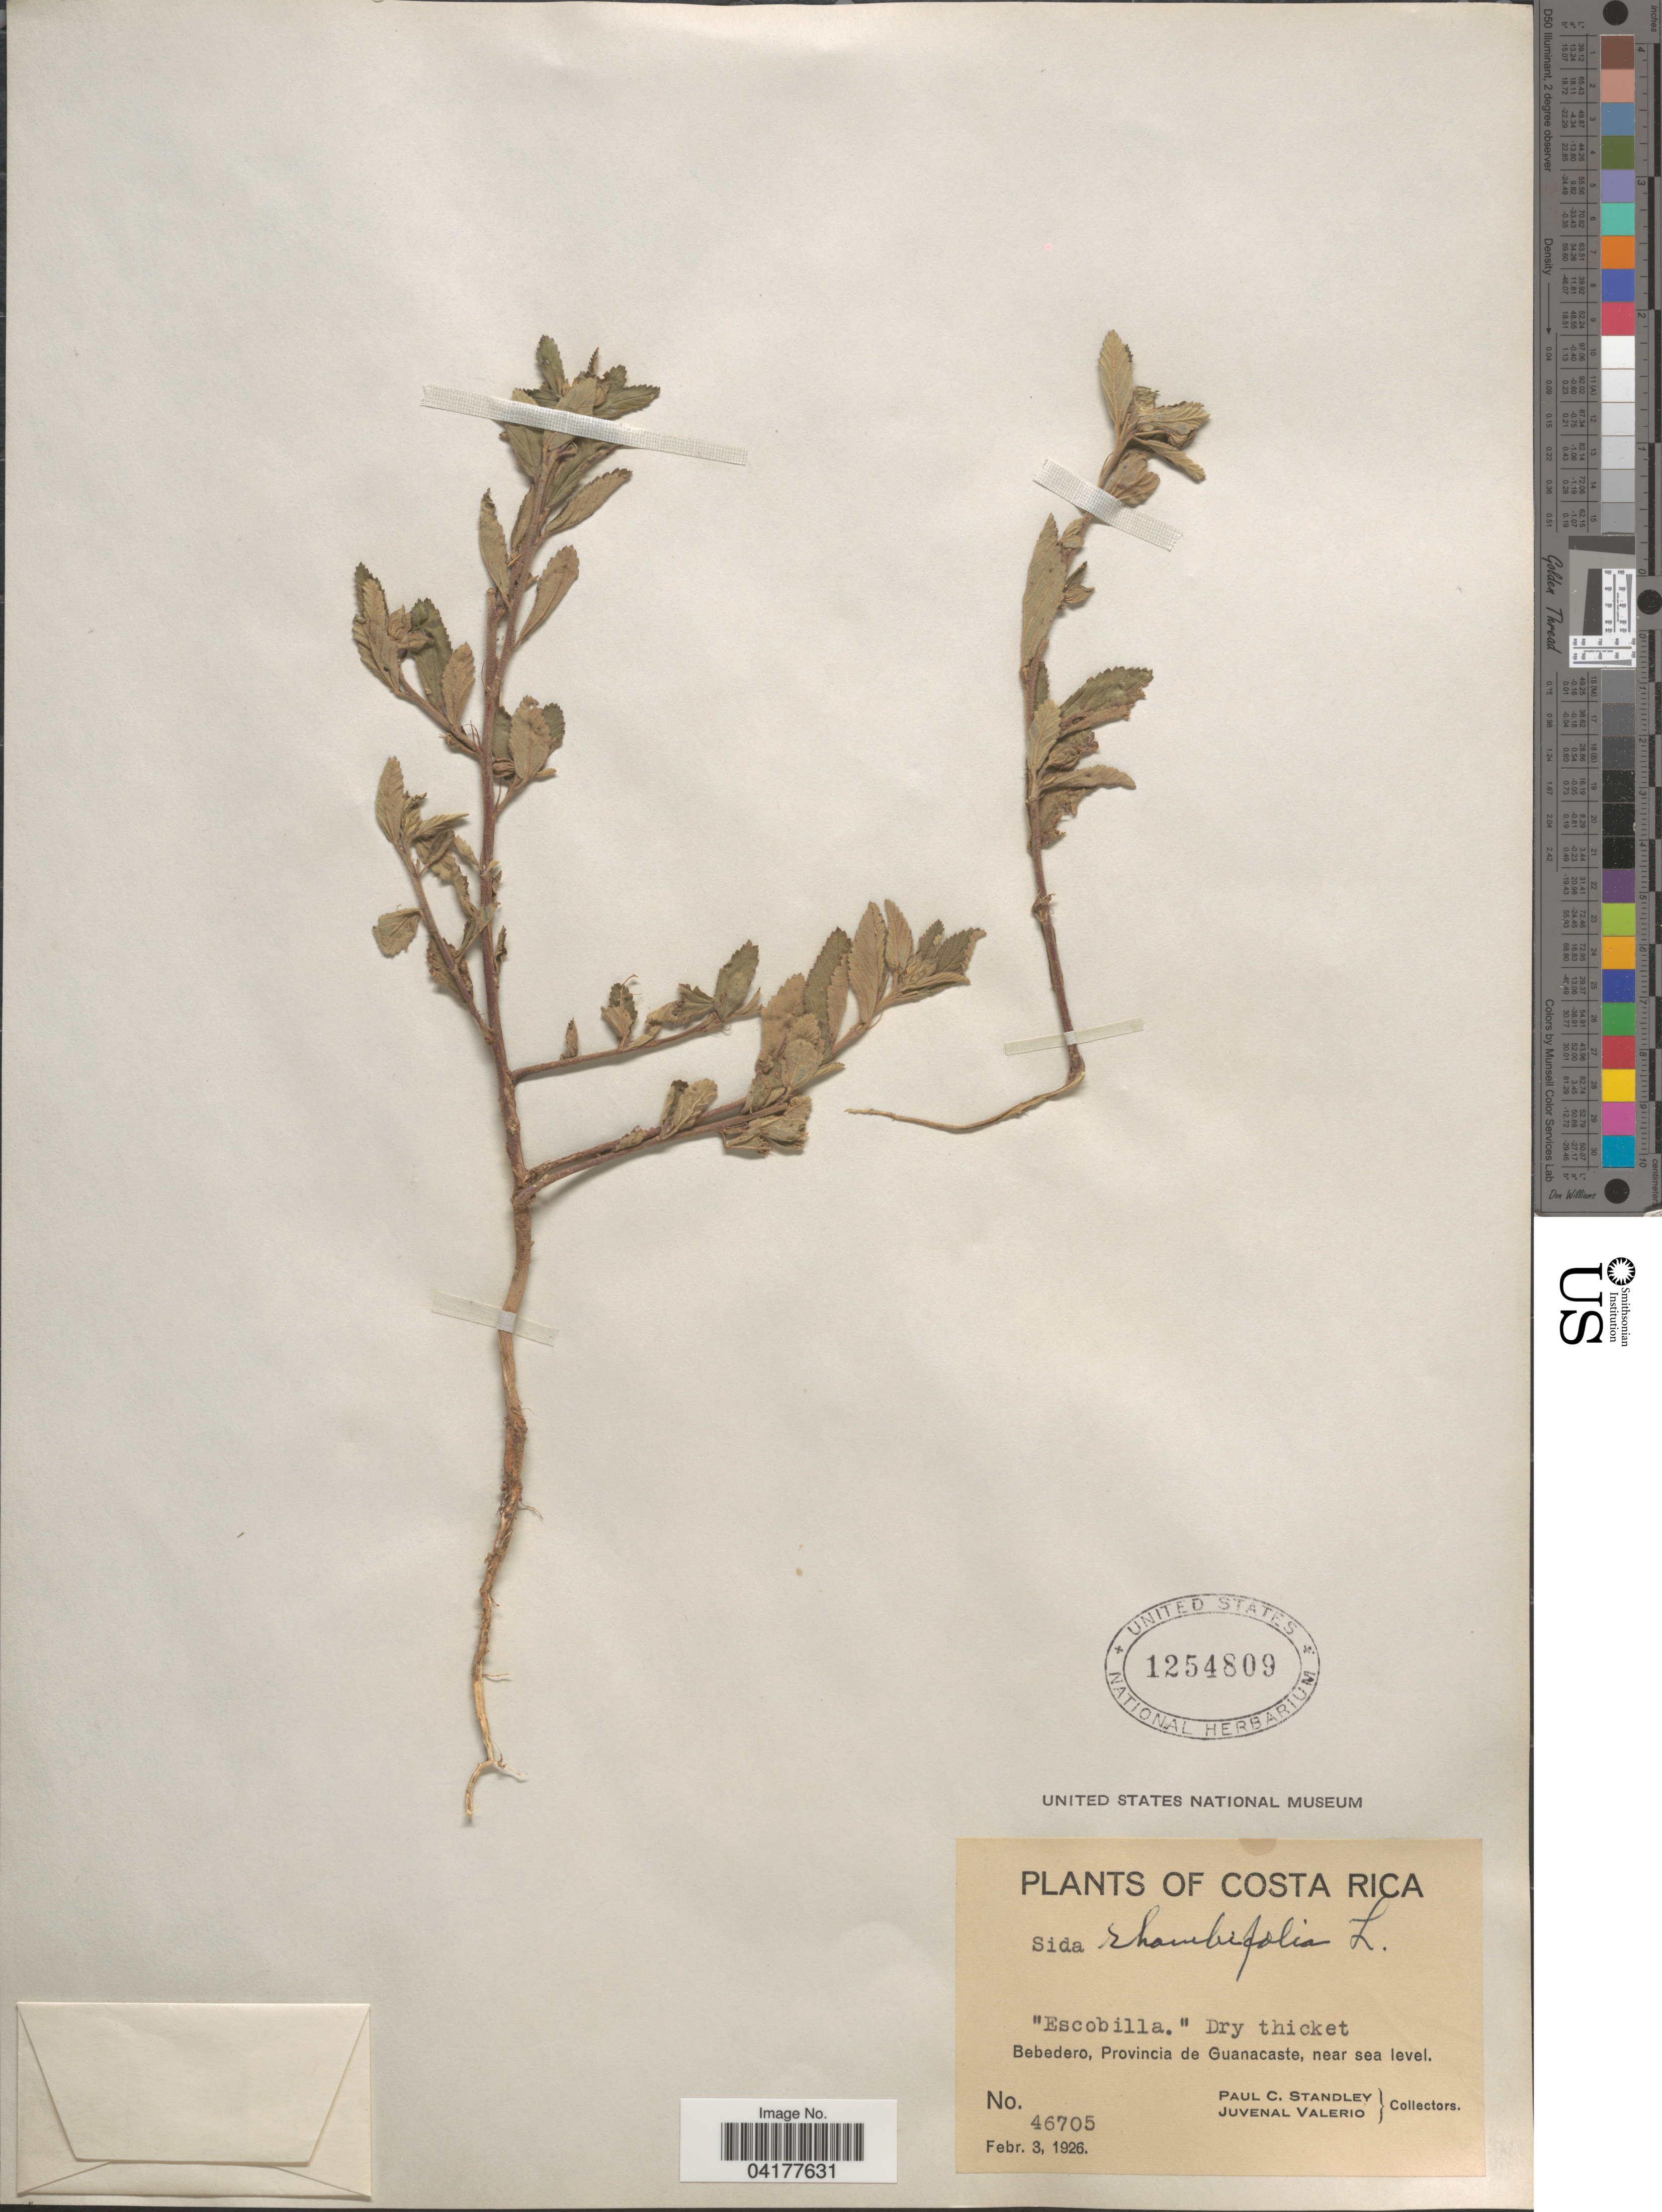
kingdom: Plantae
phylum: Tracheophyta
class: Magnoliopsida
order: Malvales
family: Malvaceae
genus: Sida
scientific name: Sida rhombifolia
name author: L.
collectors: P. C. Standley & J. Valerio R.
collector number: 46705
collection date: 1926-02-03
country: Costa Rica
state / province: Guanacaste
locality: Bebedero.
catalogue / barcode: US 1254809